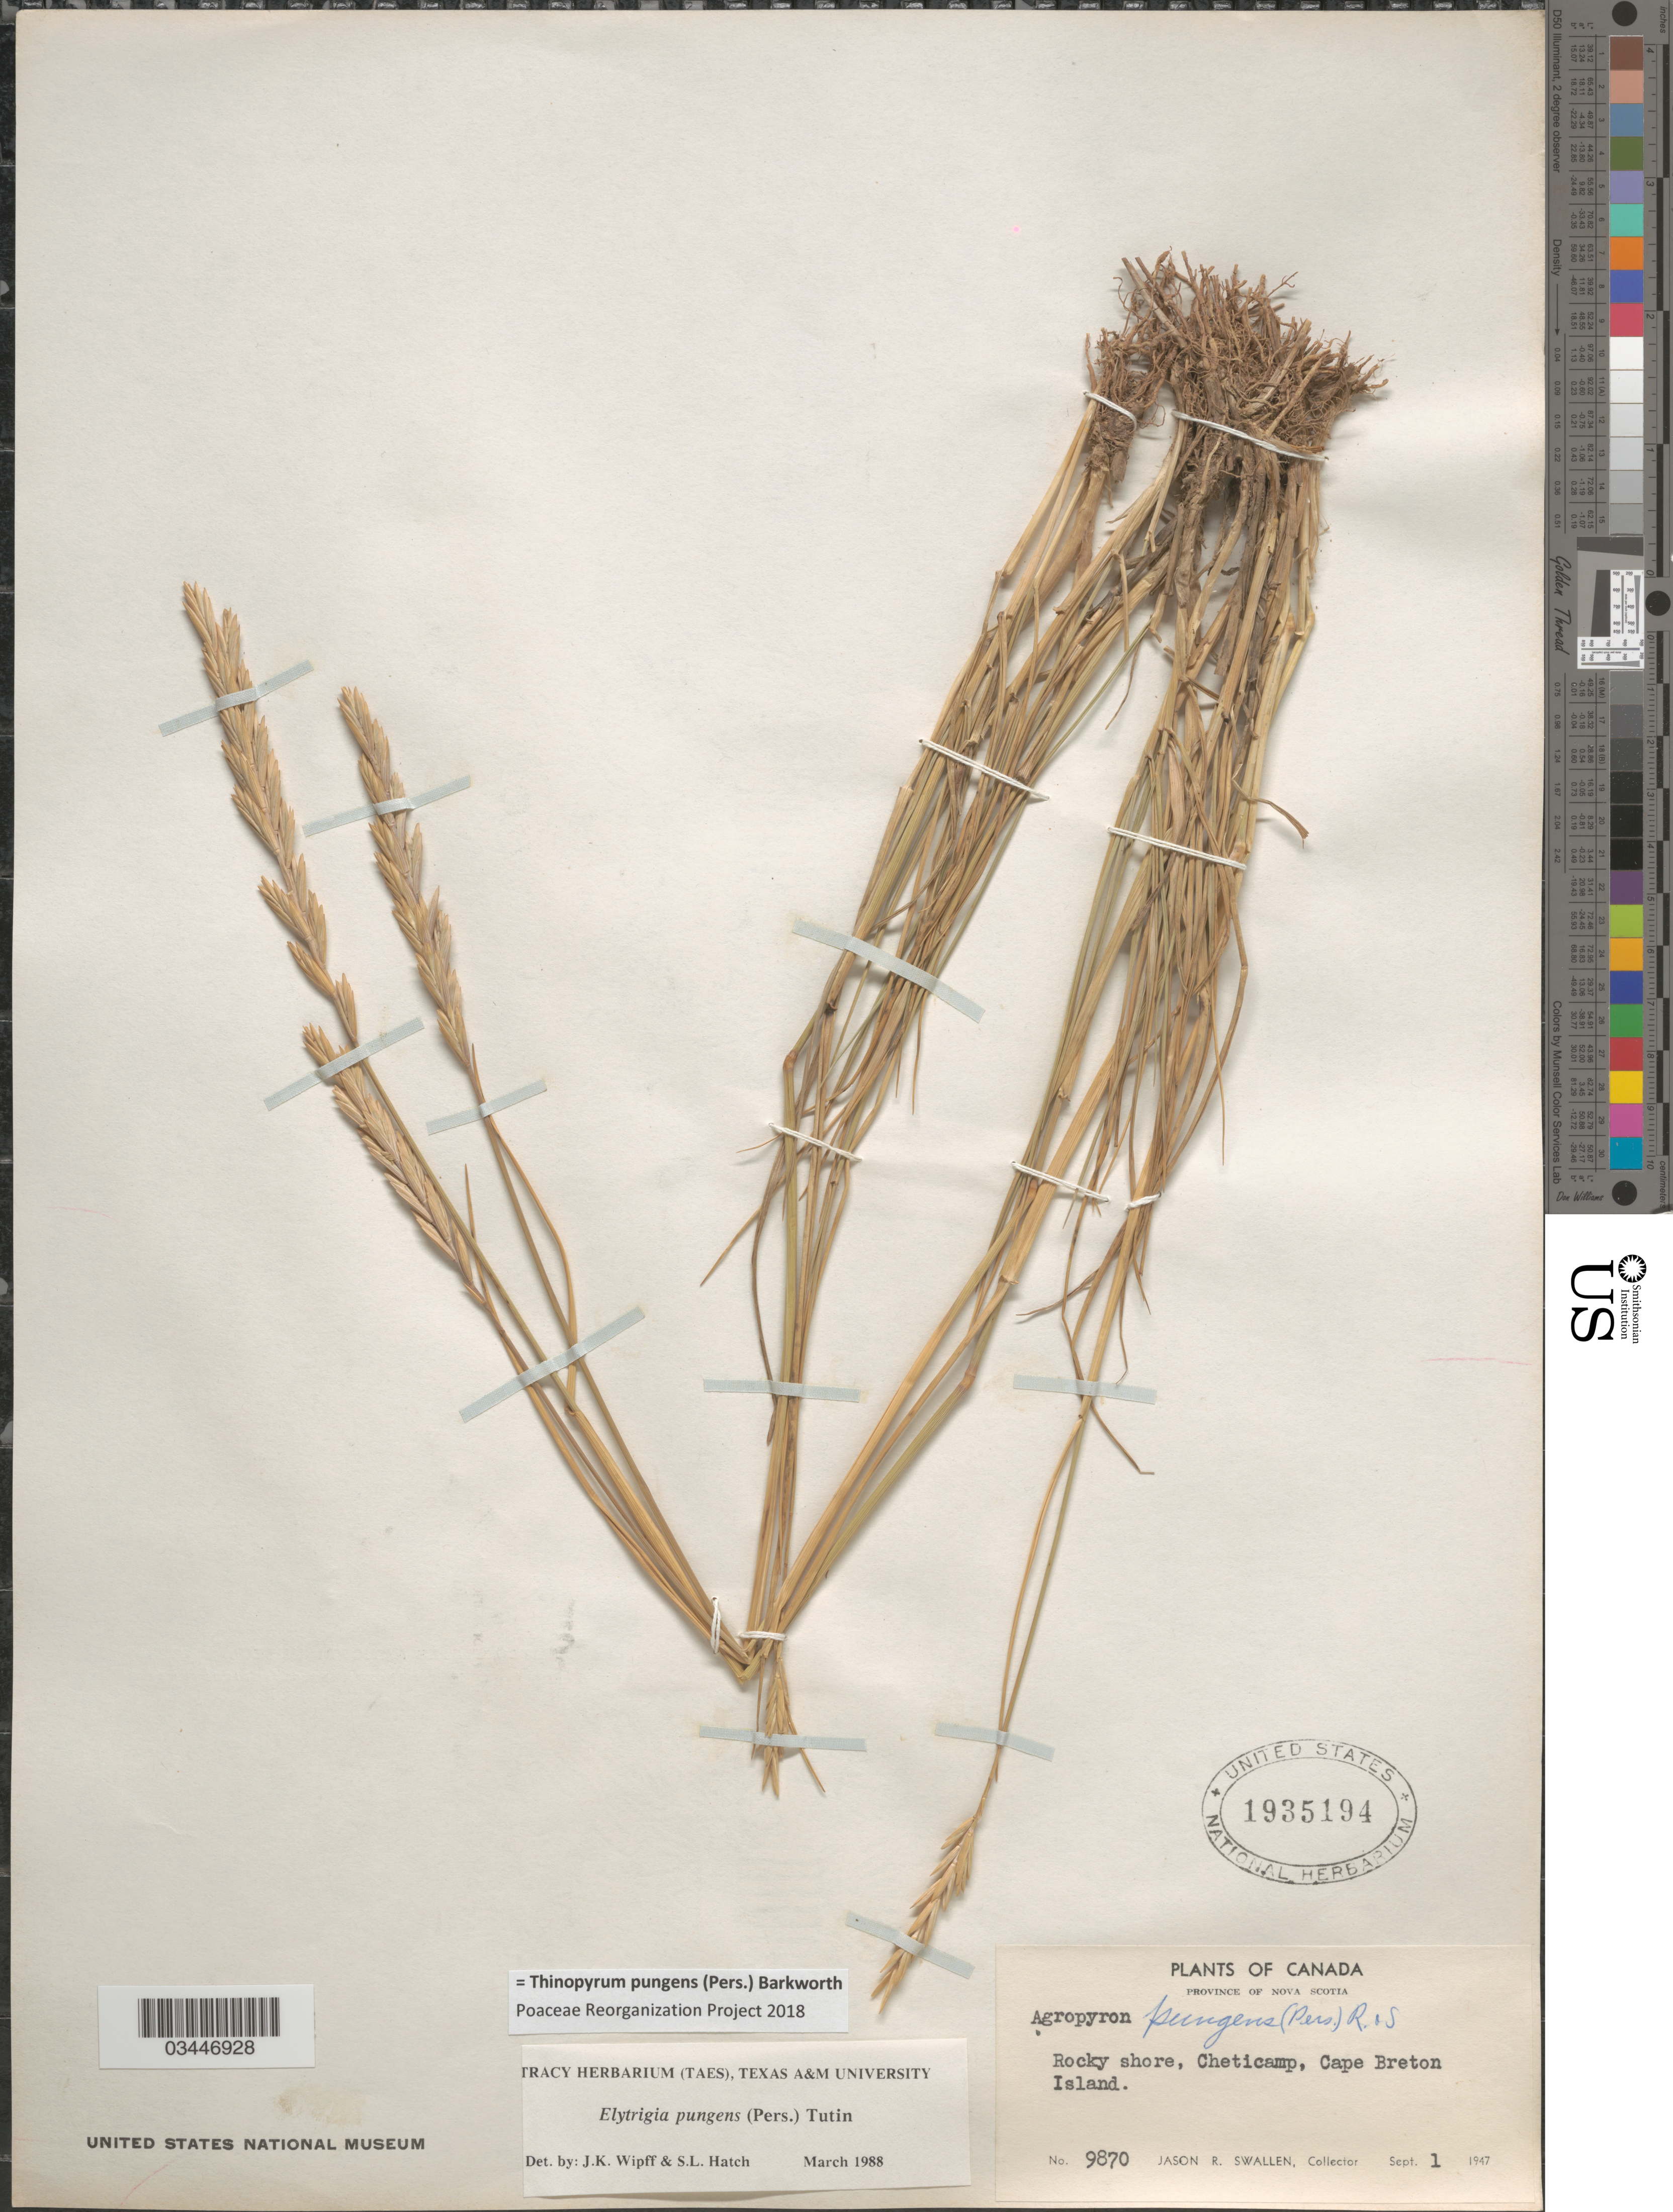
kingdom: Plantae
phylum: Tracheophyta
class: Liliopsida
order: Poales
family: Poaceae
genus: Thinopyrum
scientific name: Thinopyrum pungens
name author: (Pers.) Barkworth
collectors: J. R. Swallen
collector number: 9870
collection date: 1947-09-01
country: Canada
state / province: Nova Scotia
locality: Rocky shore, Cheticamp, Cape Breton Island.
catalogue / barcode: US 1935194